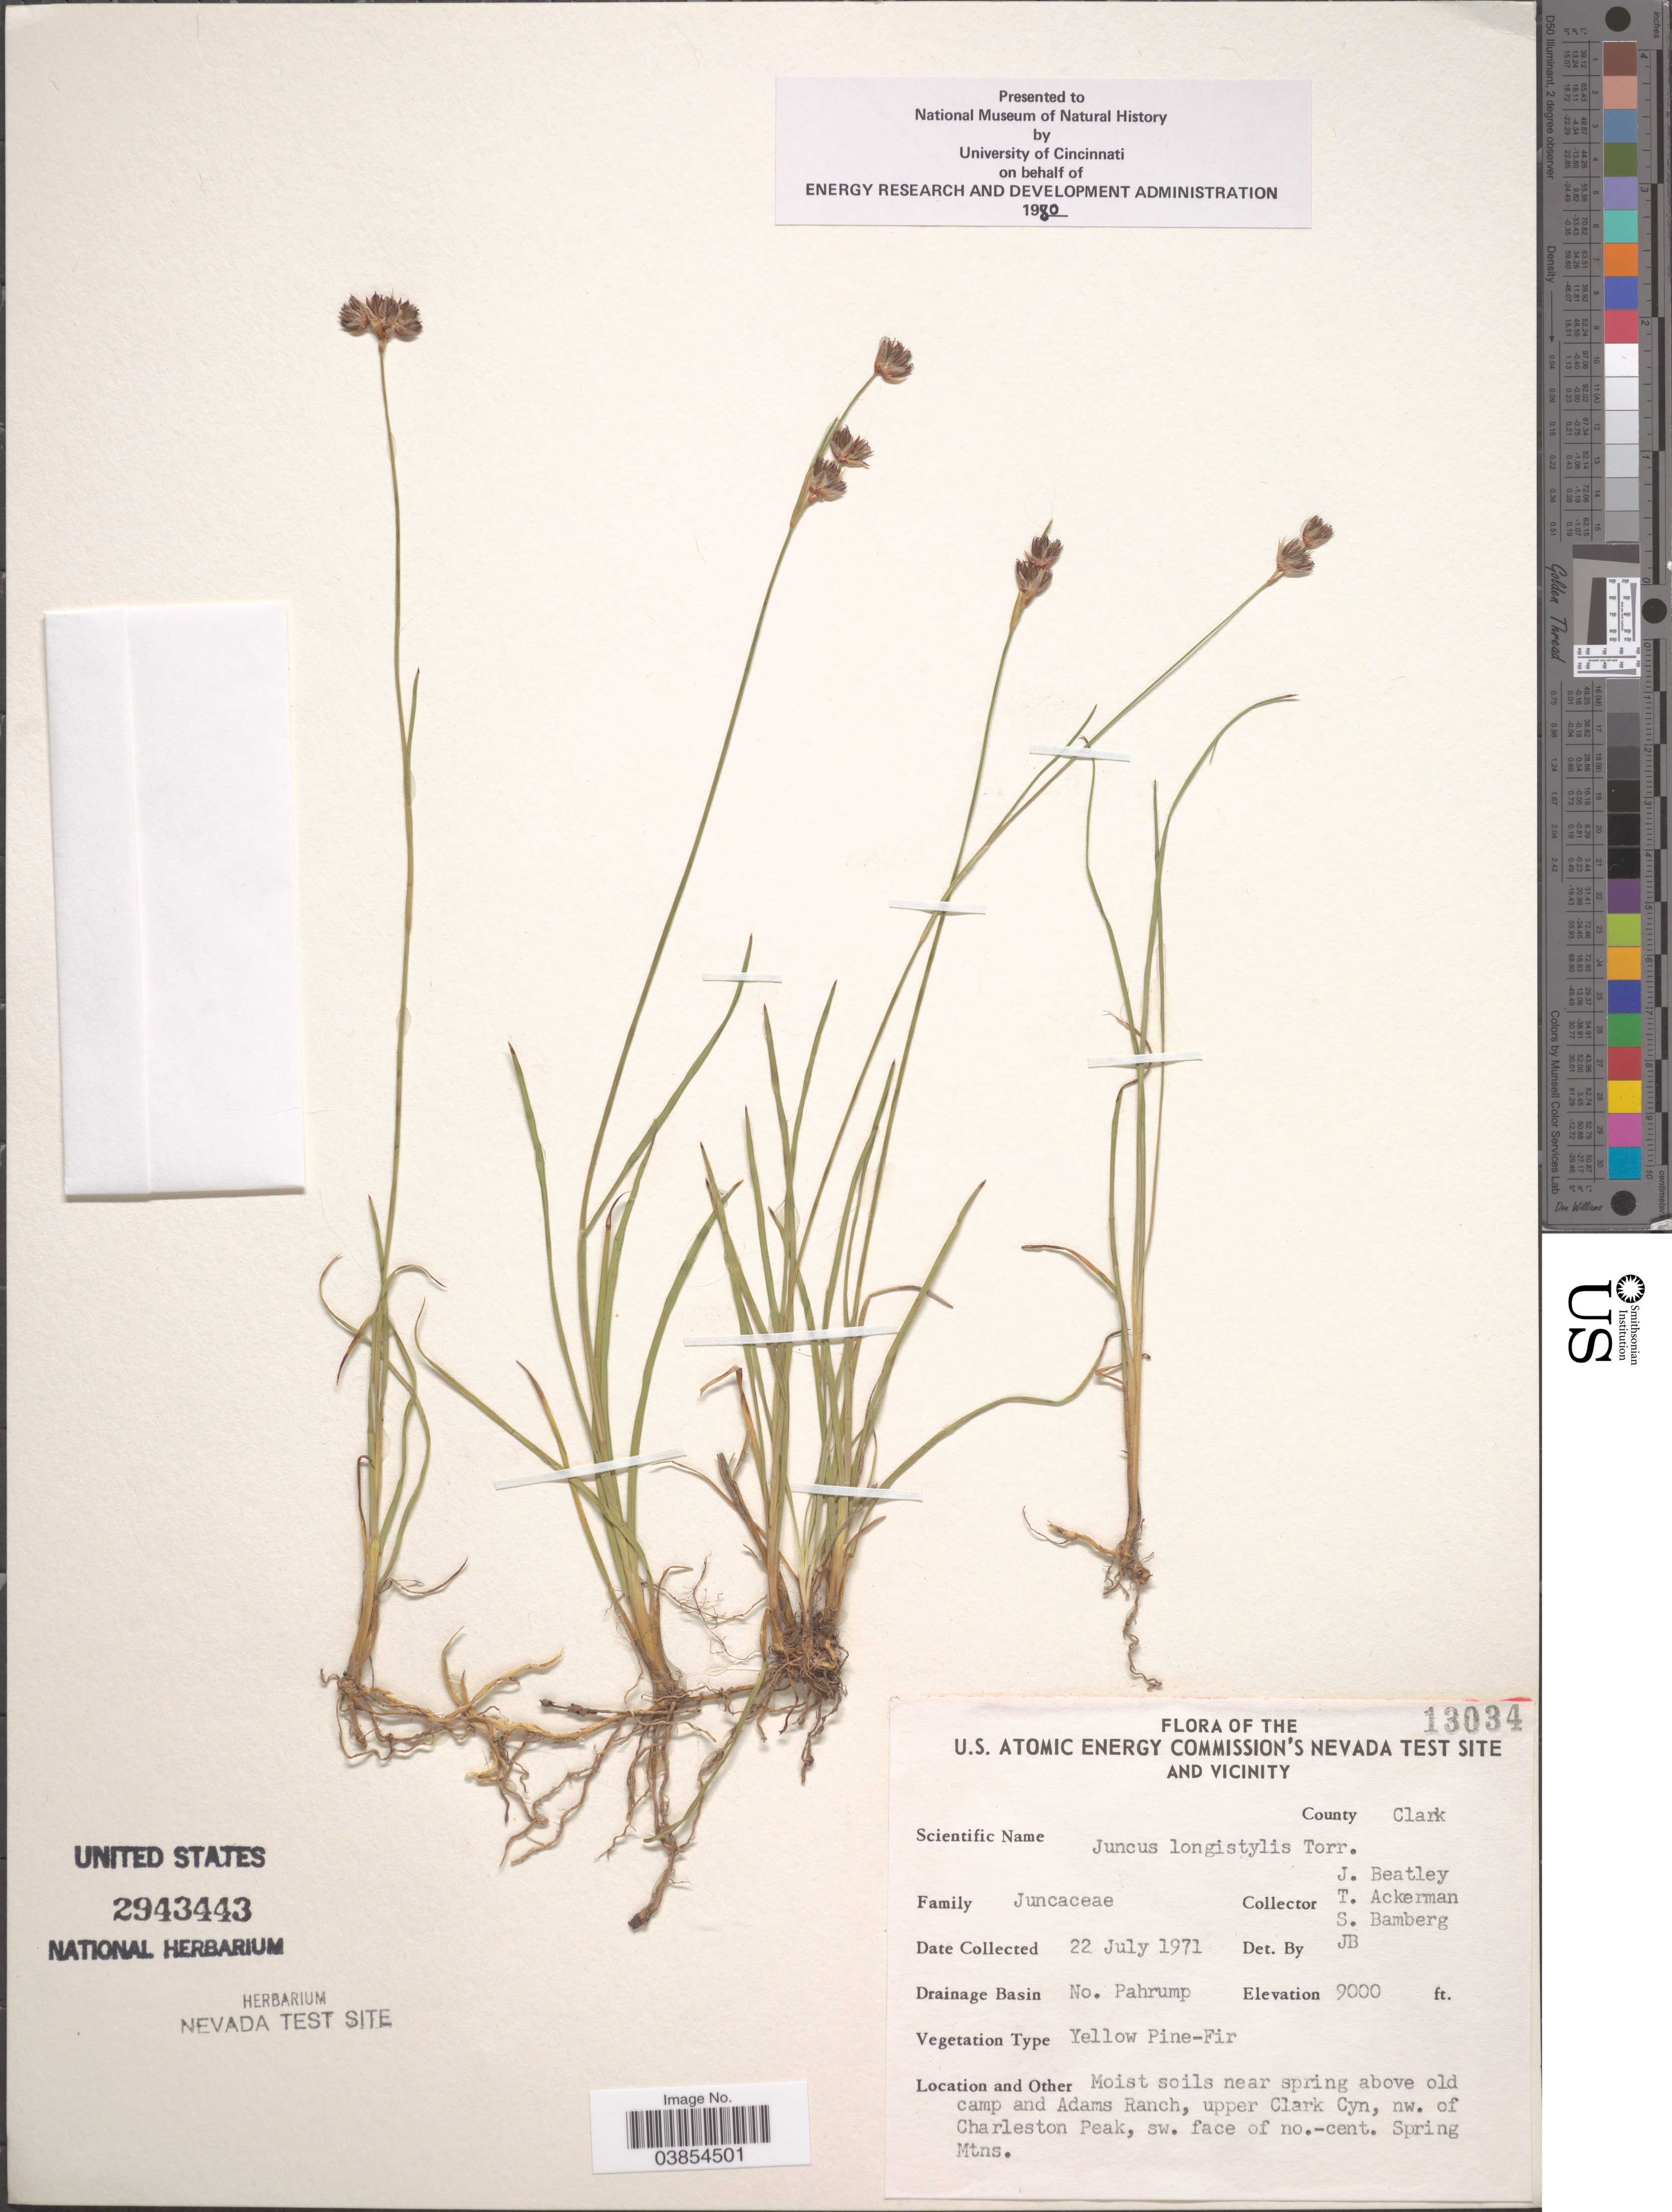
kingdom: Plantae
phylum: Tracheophyta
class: Liliopsida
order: Poales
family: Juncaceae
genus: Juncus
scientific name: Juncus longistylis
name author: Torr.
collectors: J. C. Beatley, T. Ackerman & S. Bamberg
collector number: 13034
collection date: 1971-07-22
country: United States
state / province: Nevada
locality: U.S. Atomic Energy Commission's Nevada Test Site and Vicinity. County Clark. Drainage Basin No. Pahrump. Near spring above old camp and Adams Ranch, upper Clark Cyn, nw. of Charleston Peak, sw. face of no.-cent. Spring Mtns.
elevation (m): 2743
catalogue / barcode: US 2943443